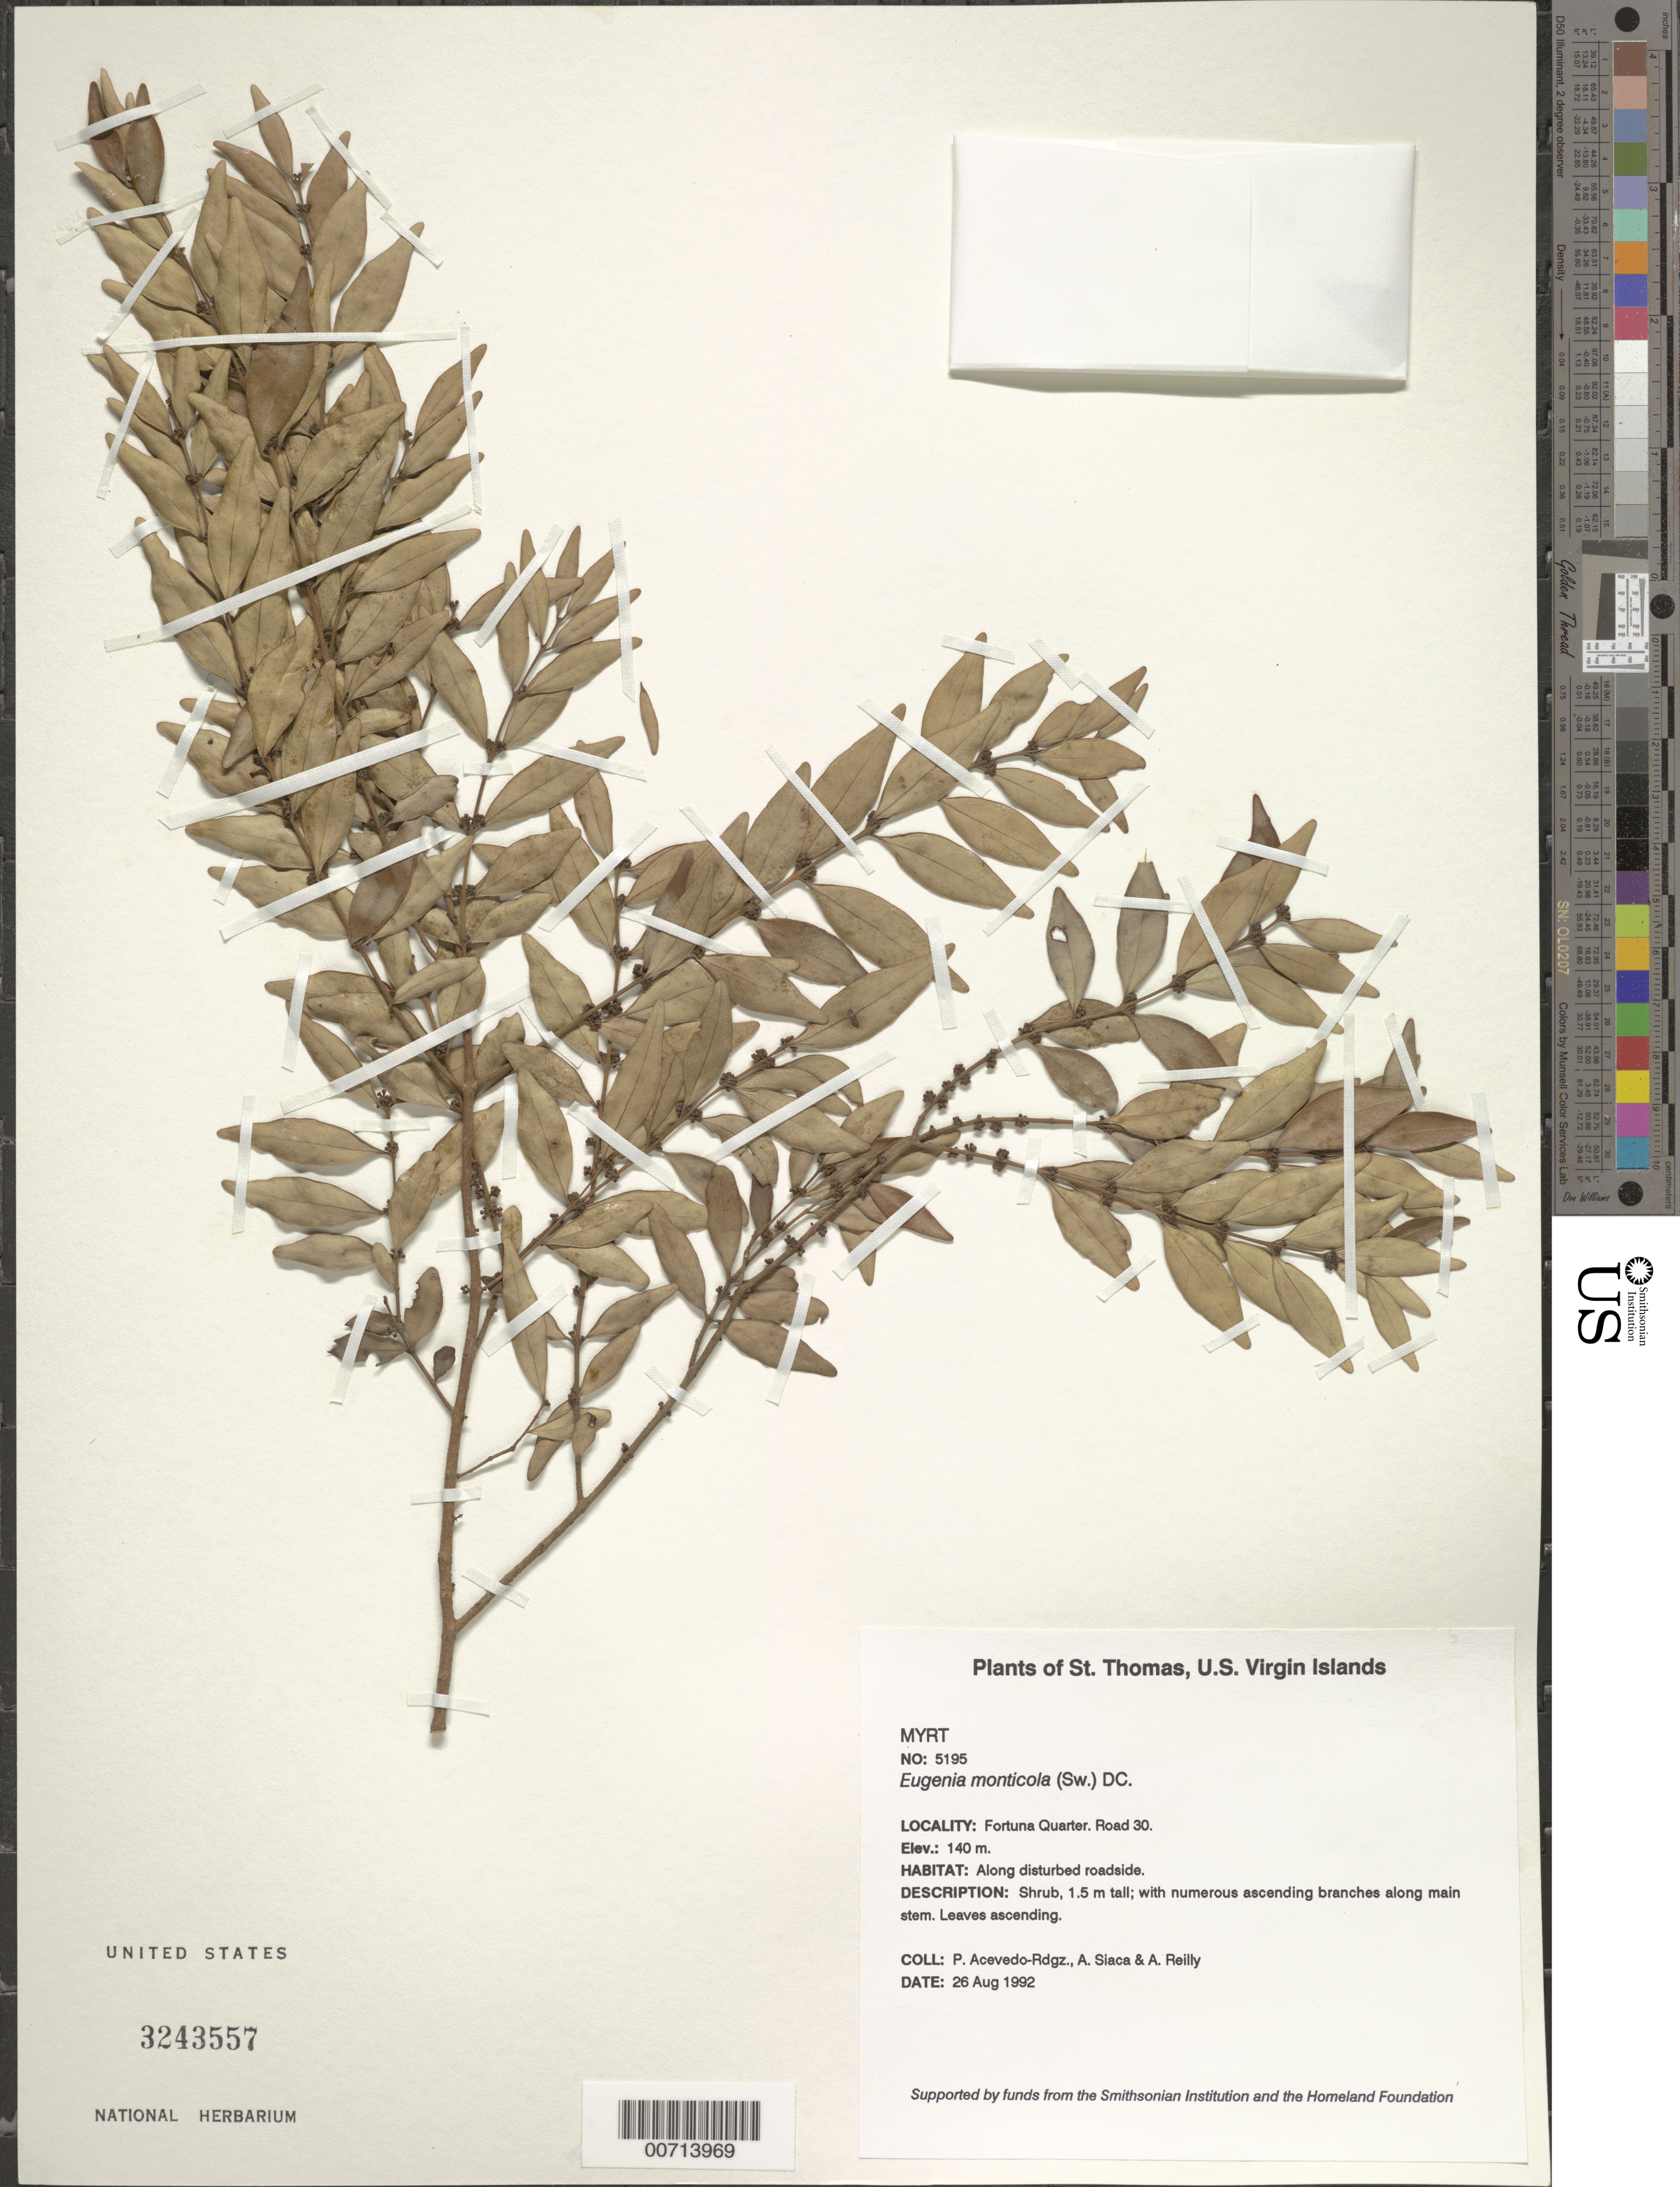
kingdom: Plantae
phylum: Tracheophyta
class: Magnoliopsida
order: Myrtales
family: Myrtaceae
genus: Eugenia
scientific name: Eugenia monticola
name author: (Sw.) DC.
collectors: P. Acevedo-Rodr., A. Siaca & A. Reilly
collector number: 5195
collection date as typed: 26 Aug 1992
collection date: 1992-08-26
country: U.S. Virgin Islands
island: St. Thomas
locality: Fortuna Quarter. Road 30.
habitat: Along disturbed roadside.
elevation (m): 140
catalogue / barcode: US 3243557